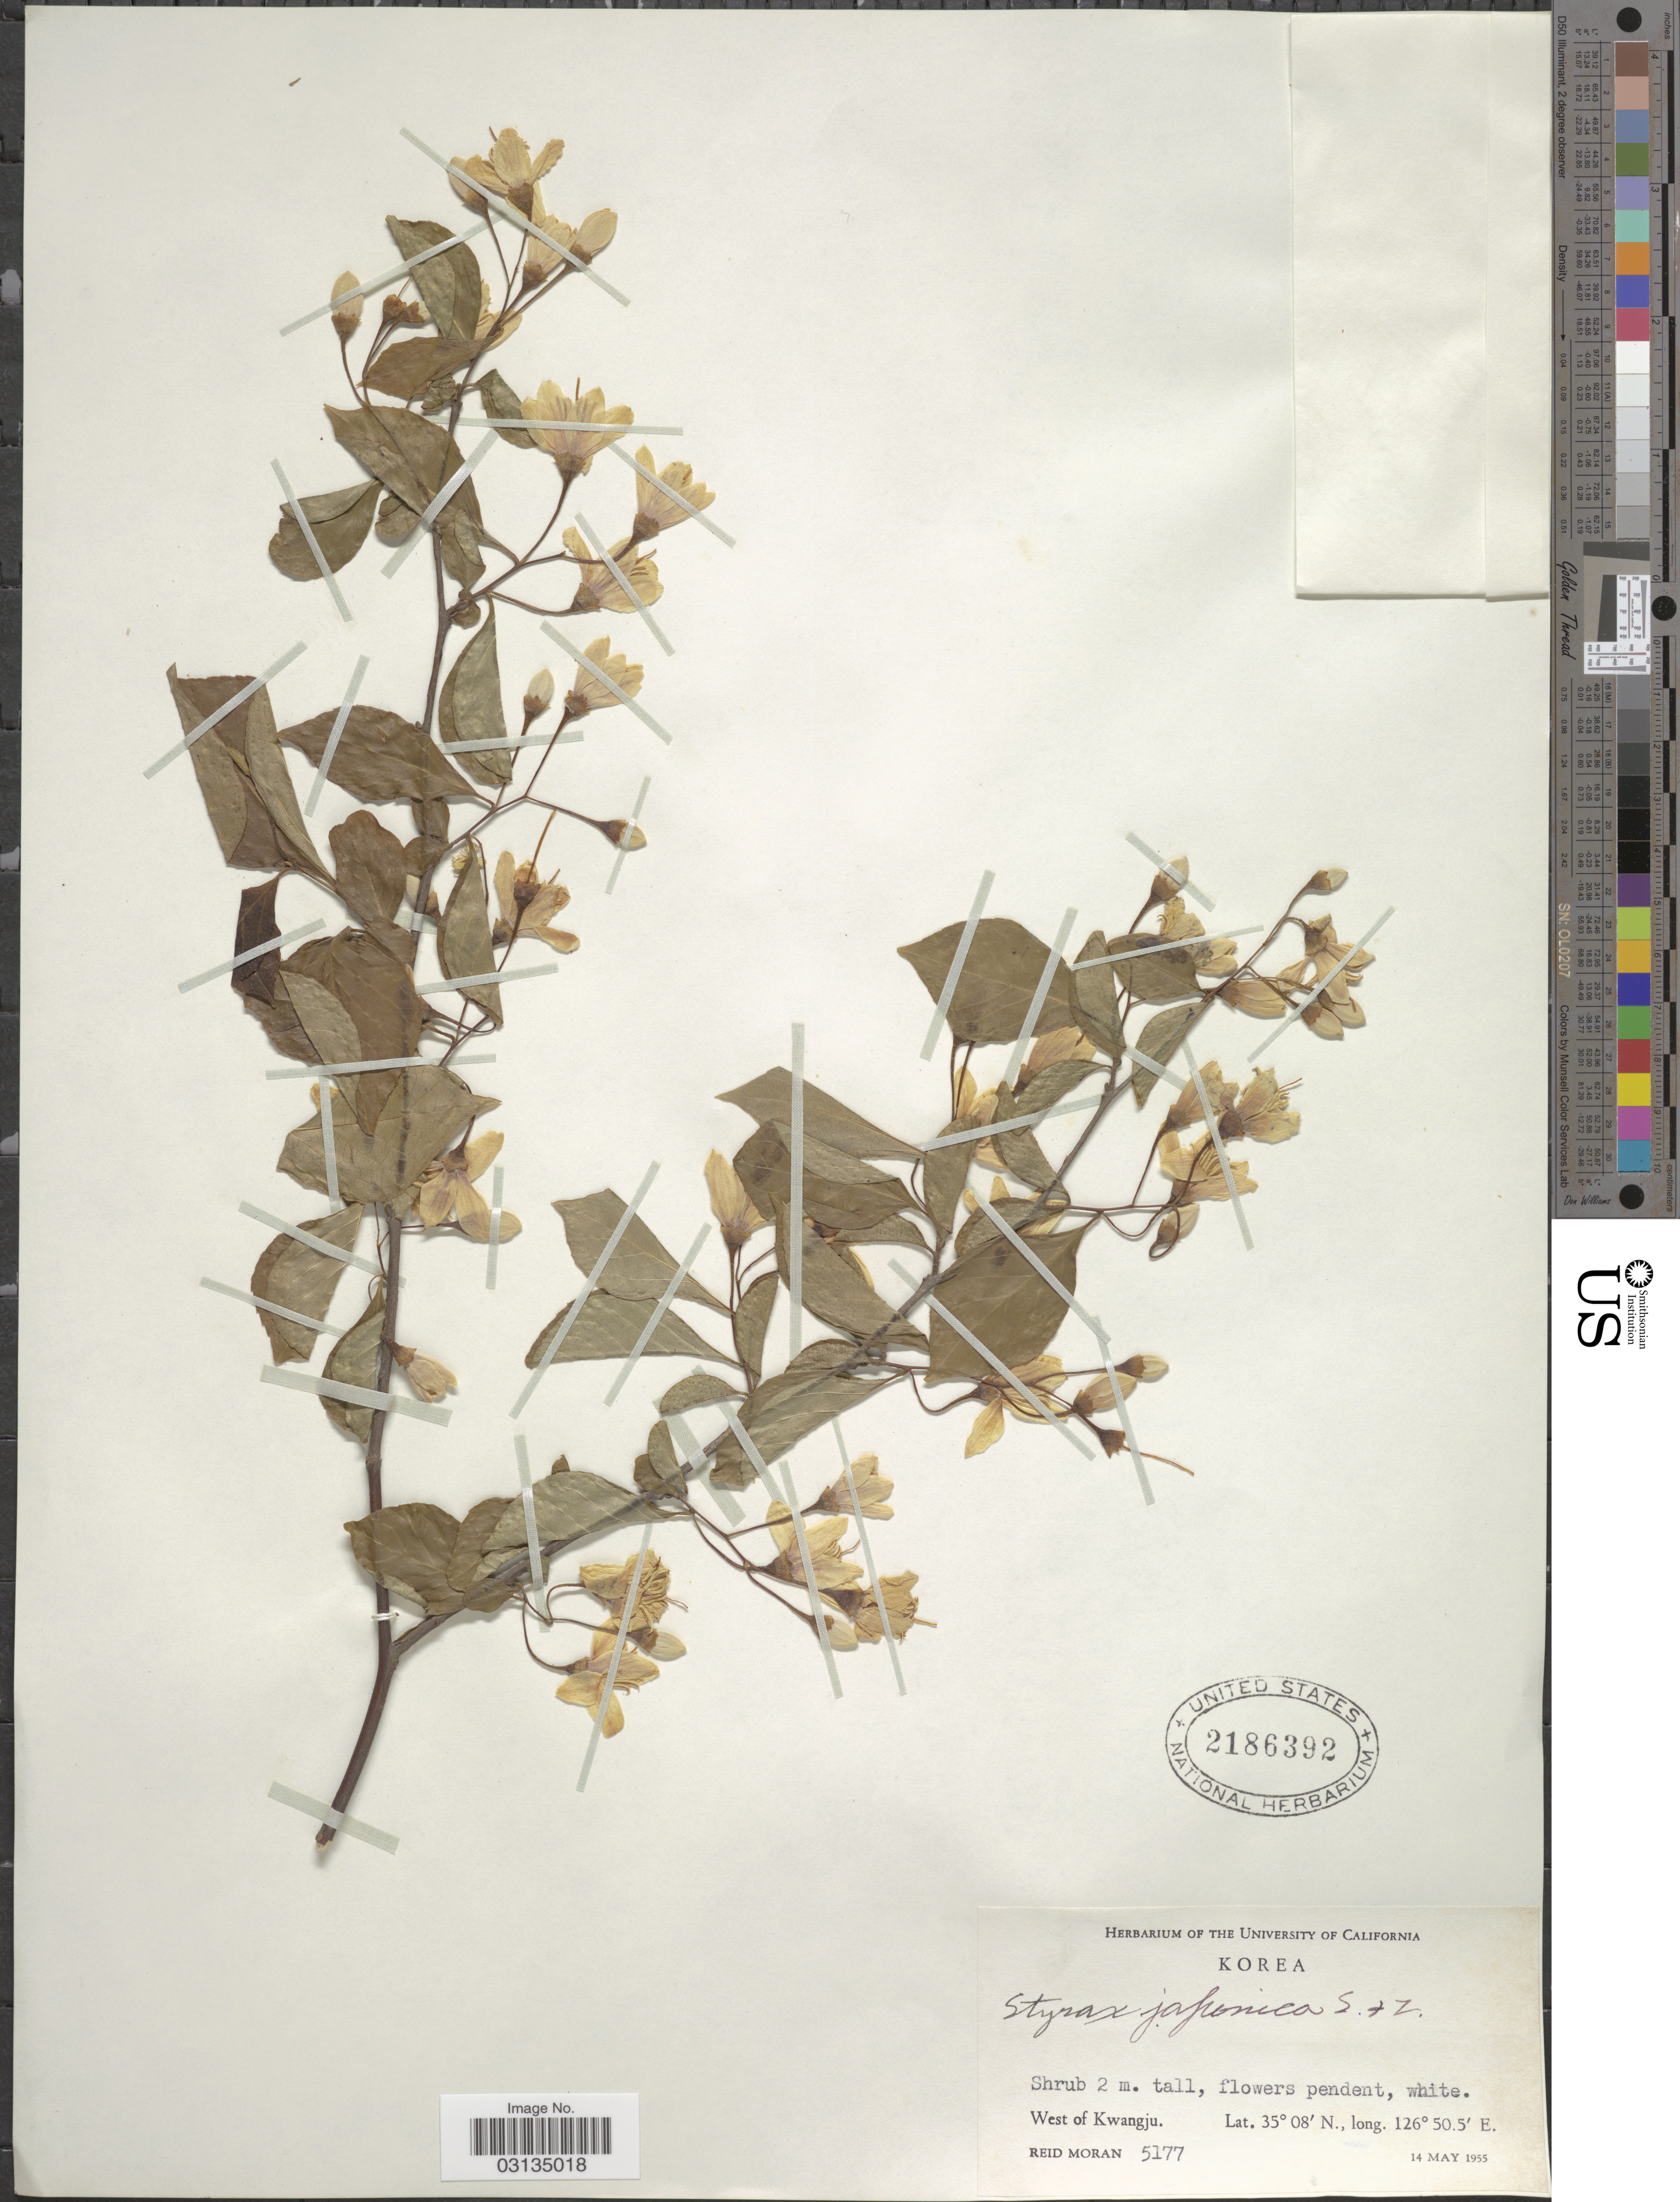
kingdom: Plantae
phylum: Tracheophyta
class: Magnoliopsida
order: Ericales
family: Styracaceae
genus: Styrax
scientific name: Styrax japonicus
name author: Siebold & Zucc.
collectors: R. Moran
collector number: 5177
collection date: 1955-05-14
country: South Korea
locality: Korea, West of Kwangju.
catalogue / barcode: US 2186392